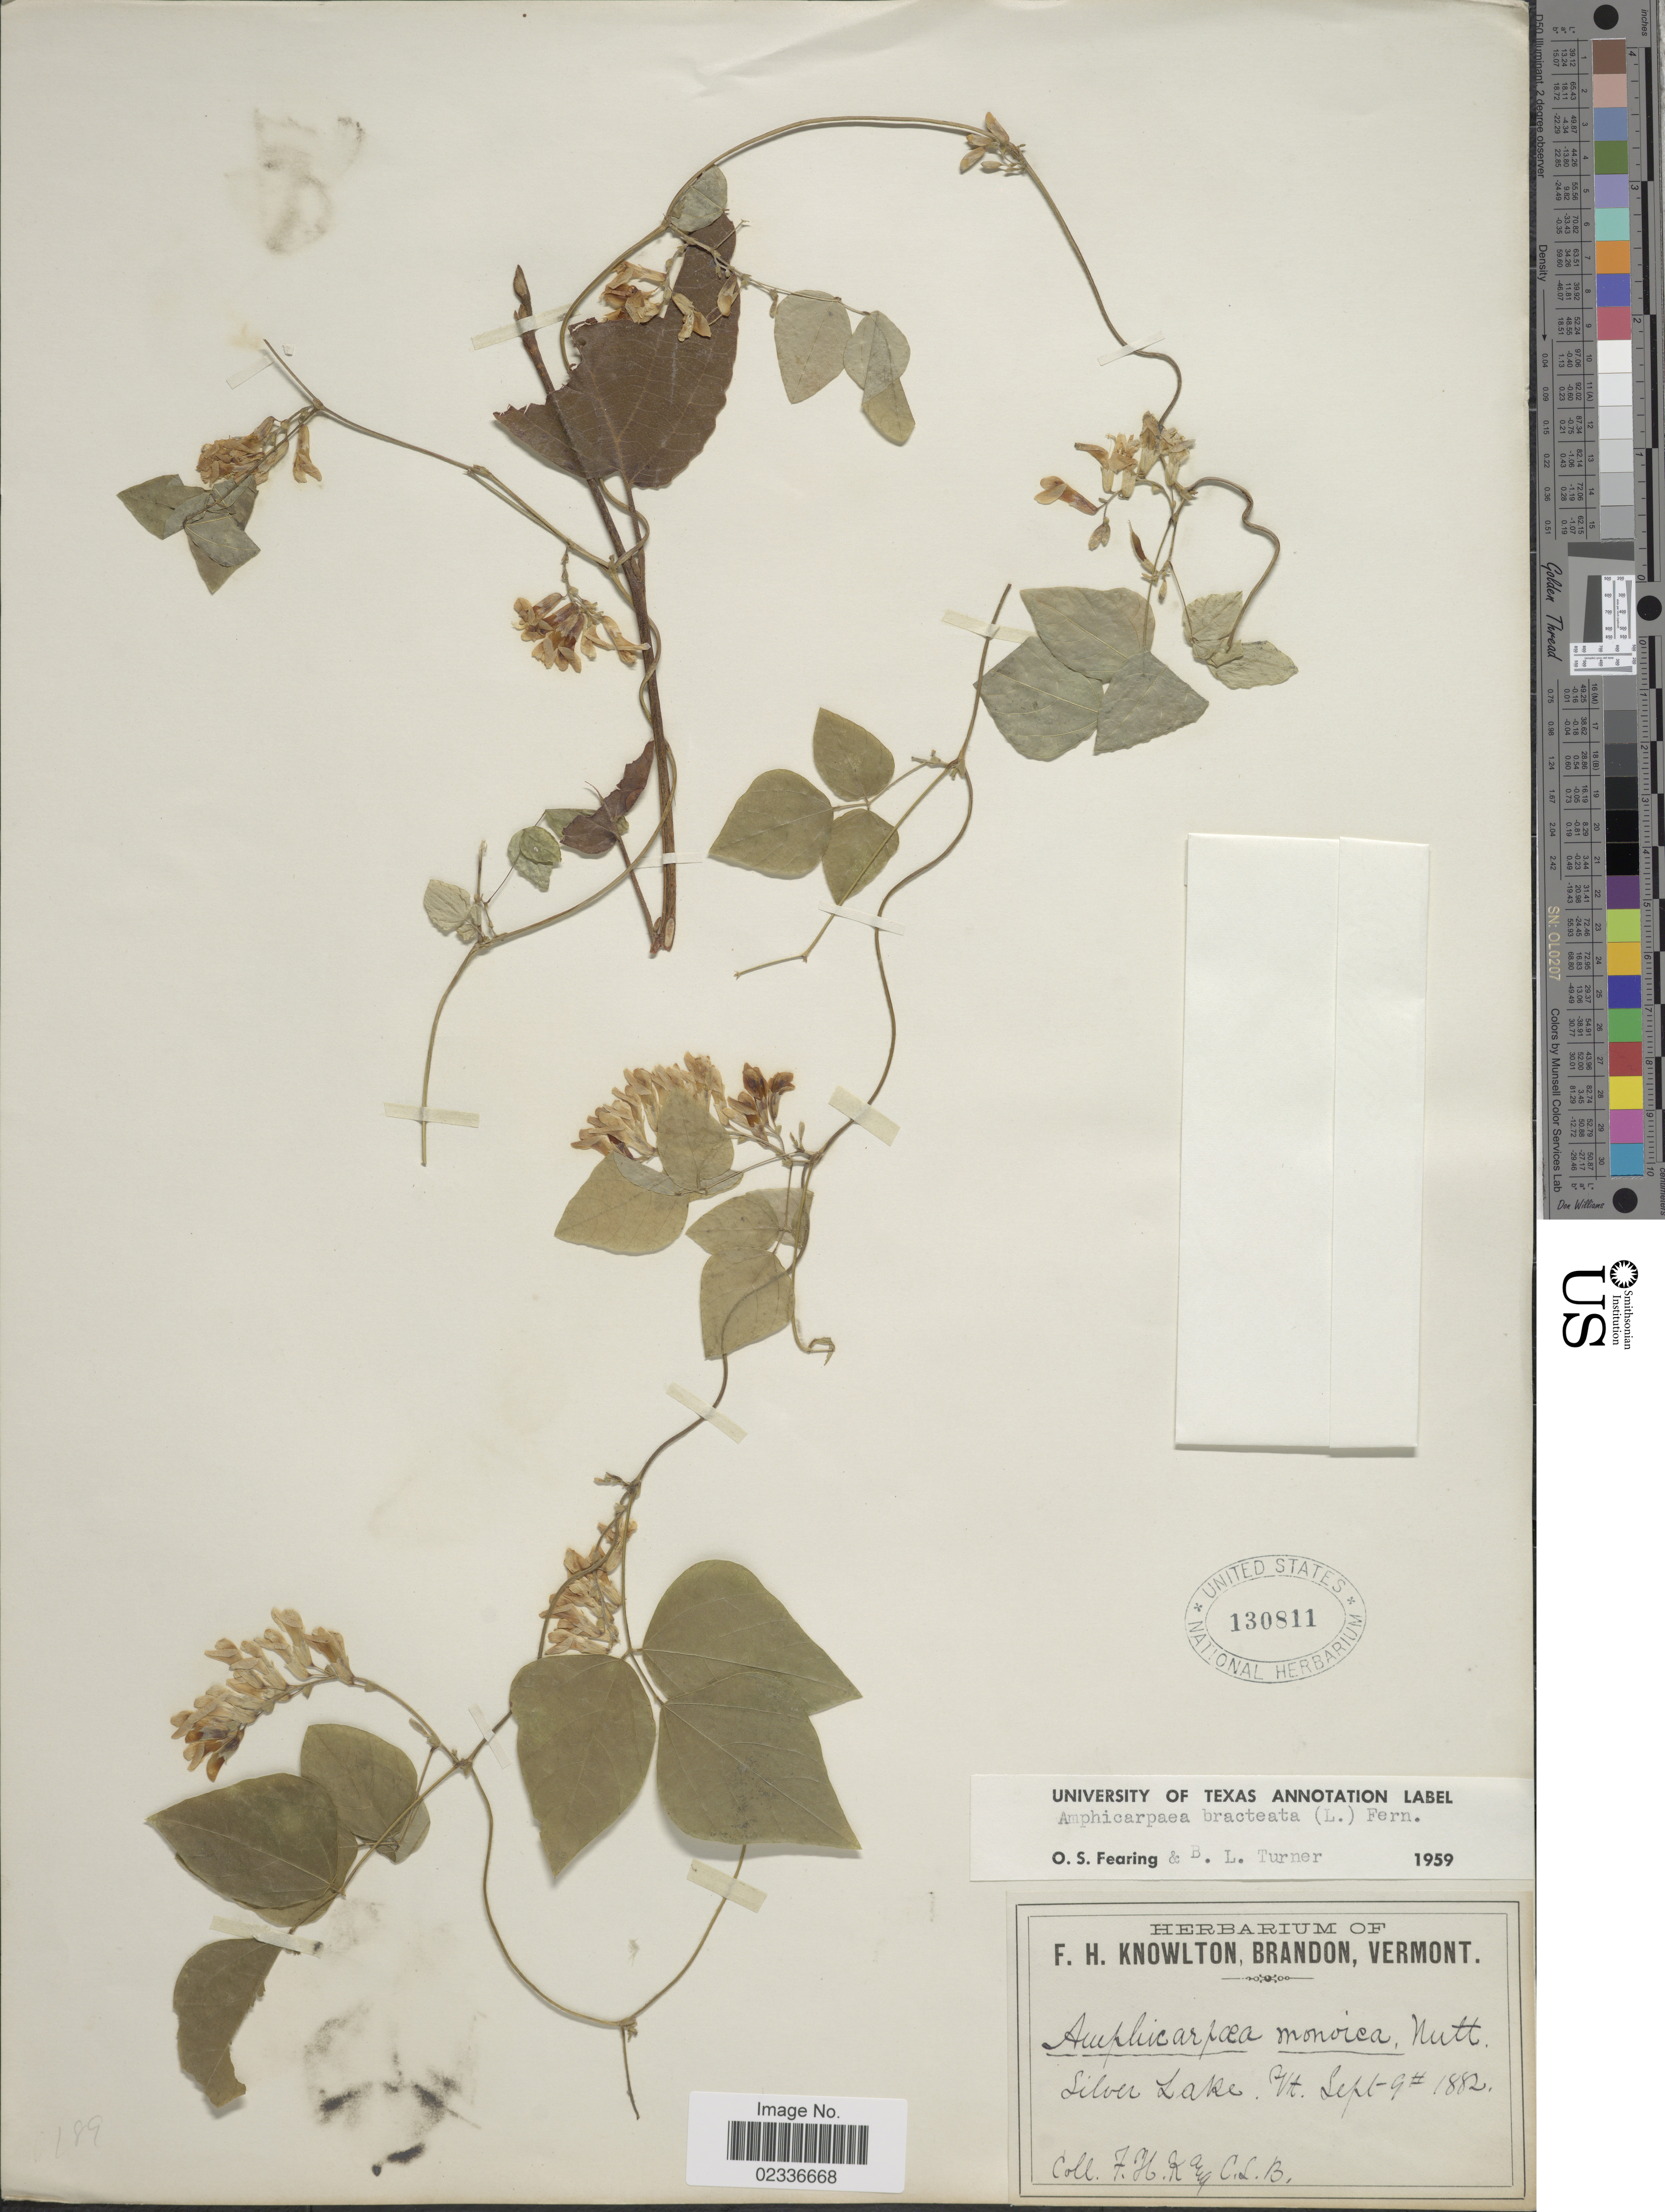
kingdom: Plantae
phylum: Tracheophyta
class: Magnoliopsida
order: Fabales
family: Fabaceae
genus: Amphicarpaea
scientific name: Amphicarpaea bracteata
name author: (L.) Fernald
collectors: F. H. Knowlton & C. Blaselle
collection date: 1882-09-09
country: United States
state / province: Vermont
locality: Silver Lake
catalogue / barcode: US 130811